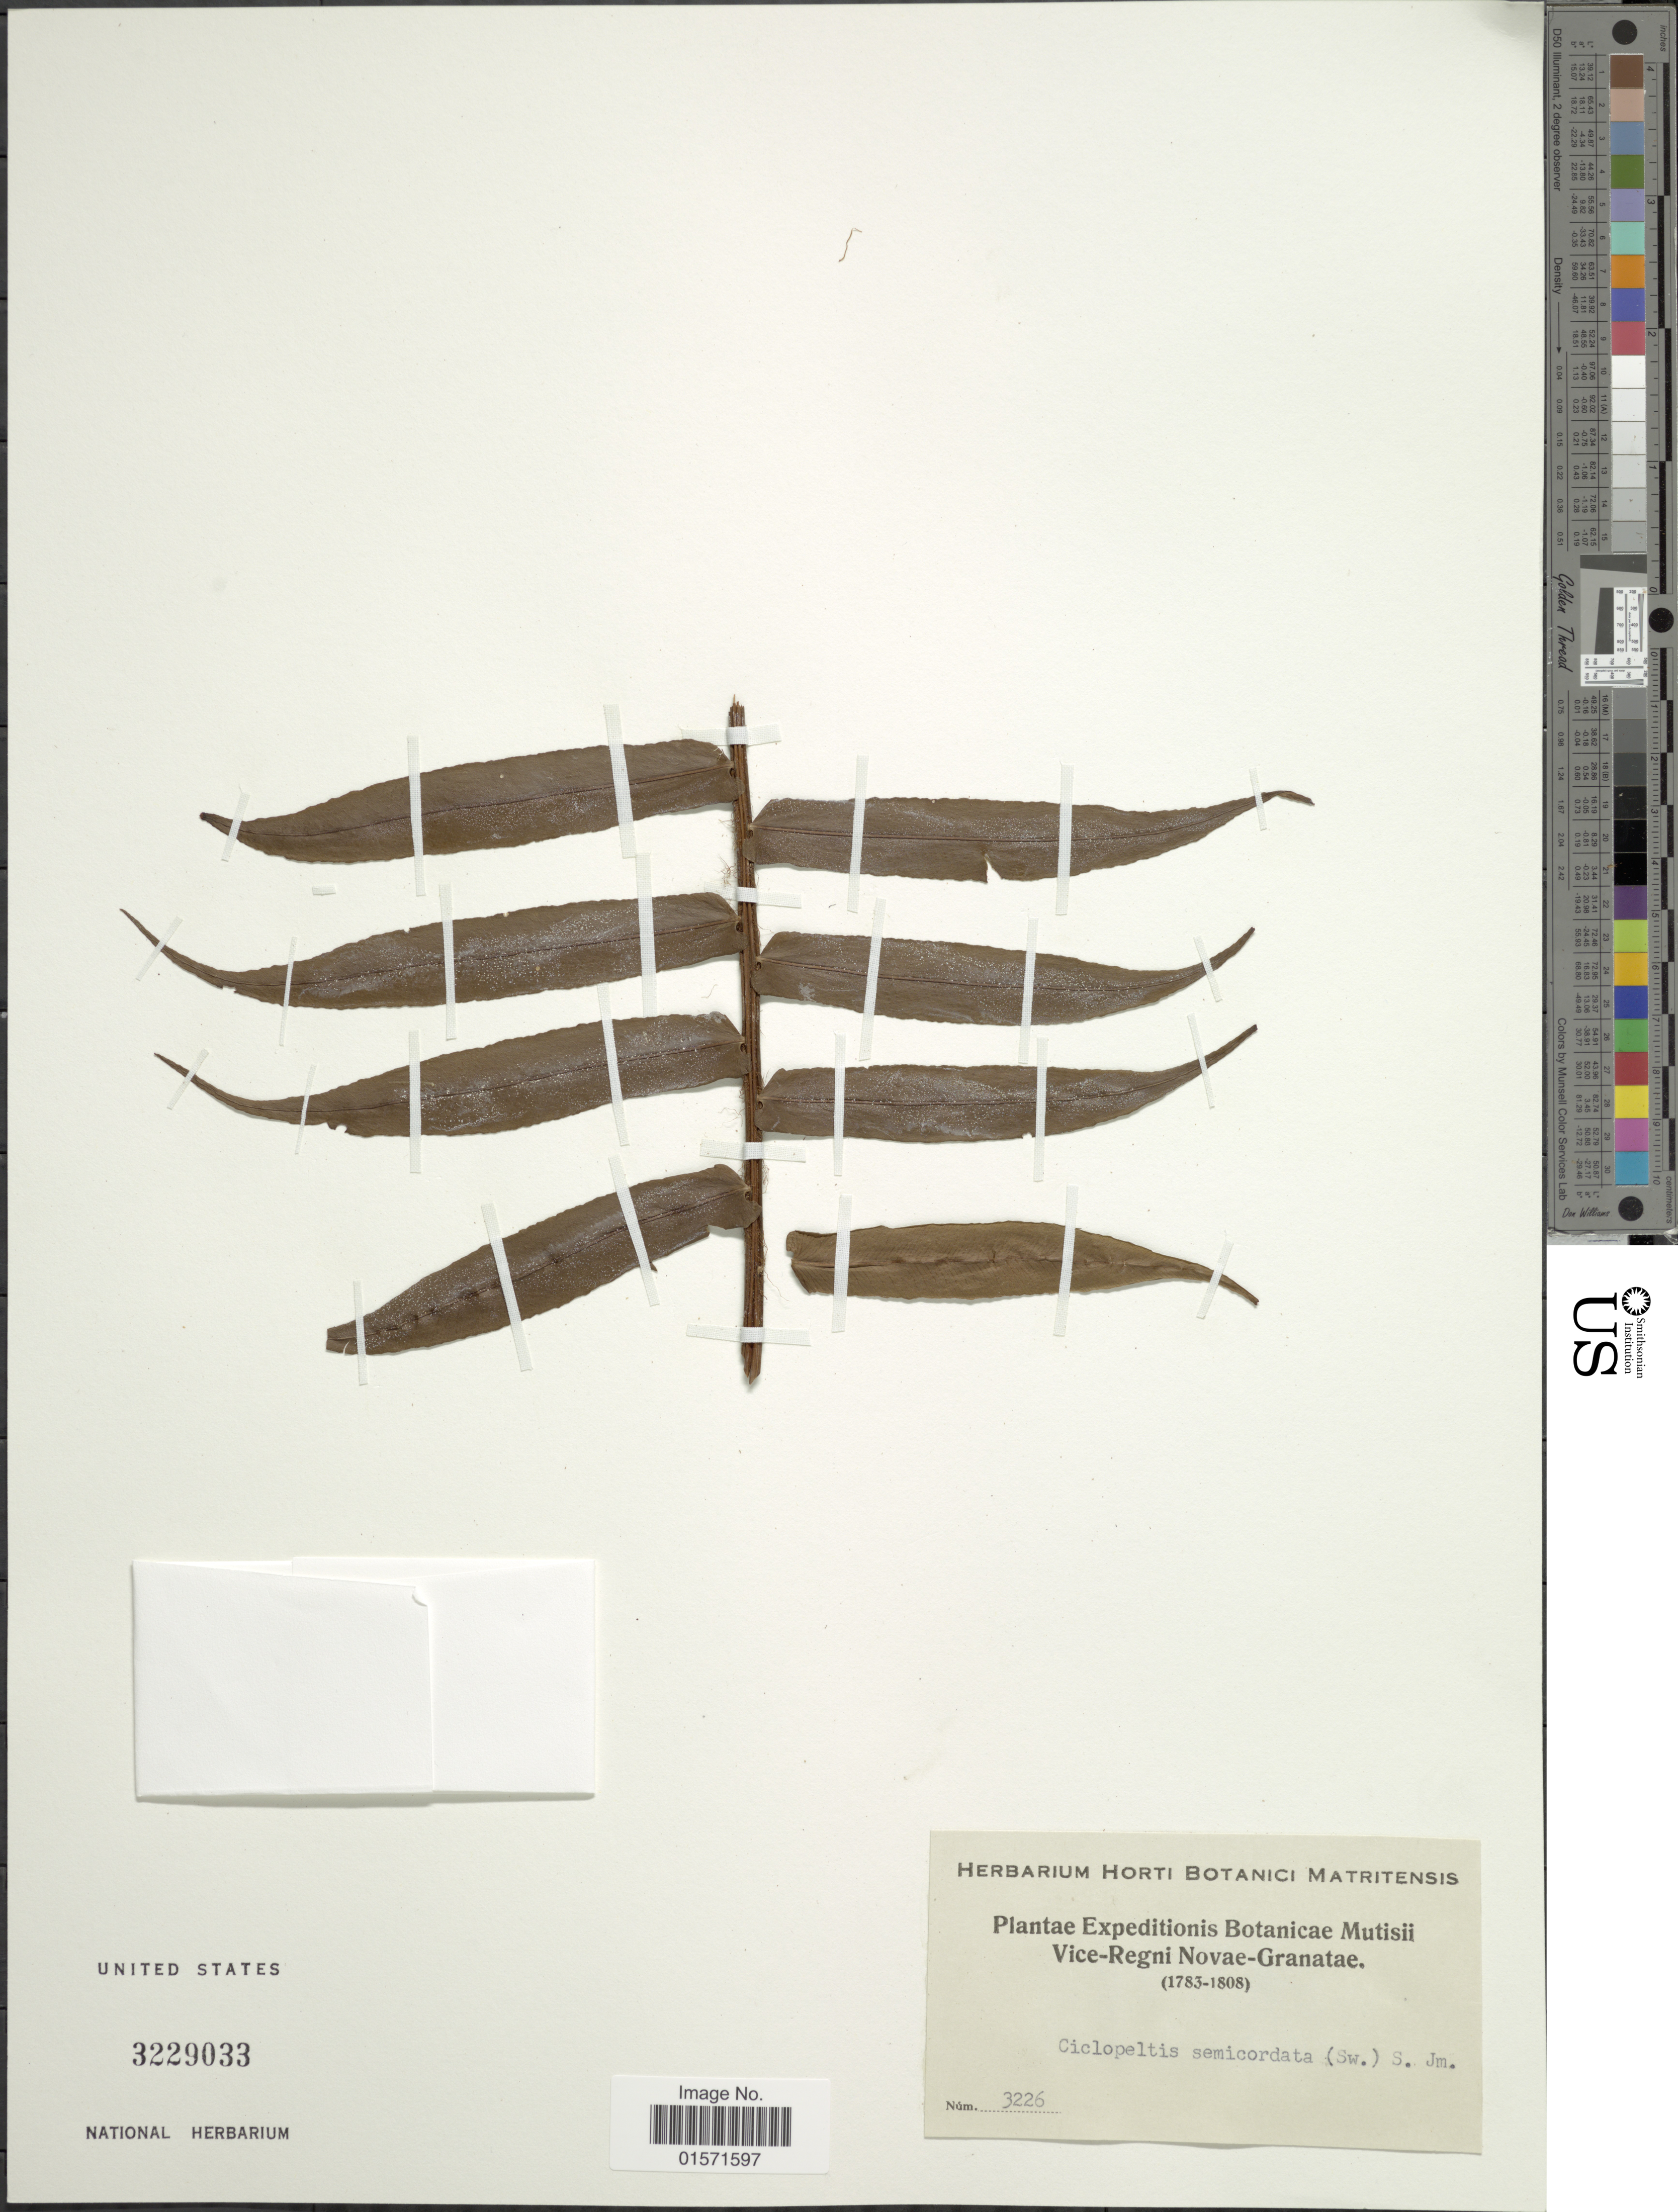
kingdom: Plantae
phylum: Tracheophyta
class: Polypodiopsida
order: Polypodiales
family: Lomariopsidaceae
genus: Cyclopeltis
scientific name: Cyclopeltis semicordata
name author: (Sw.) J. Sm.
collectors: Herbarium Horti Botanici Matritensis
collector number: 3226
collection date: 1783/1808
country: Colombia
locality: Vice-Regni Novae-Granatae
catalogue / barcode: US 3229033